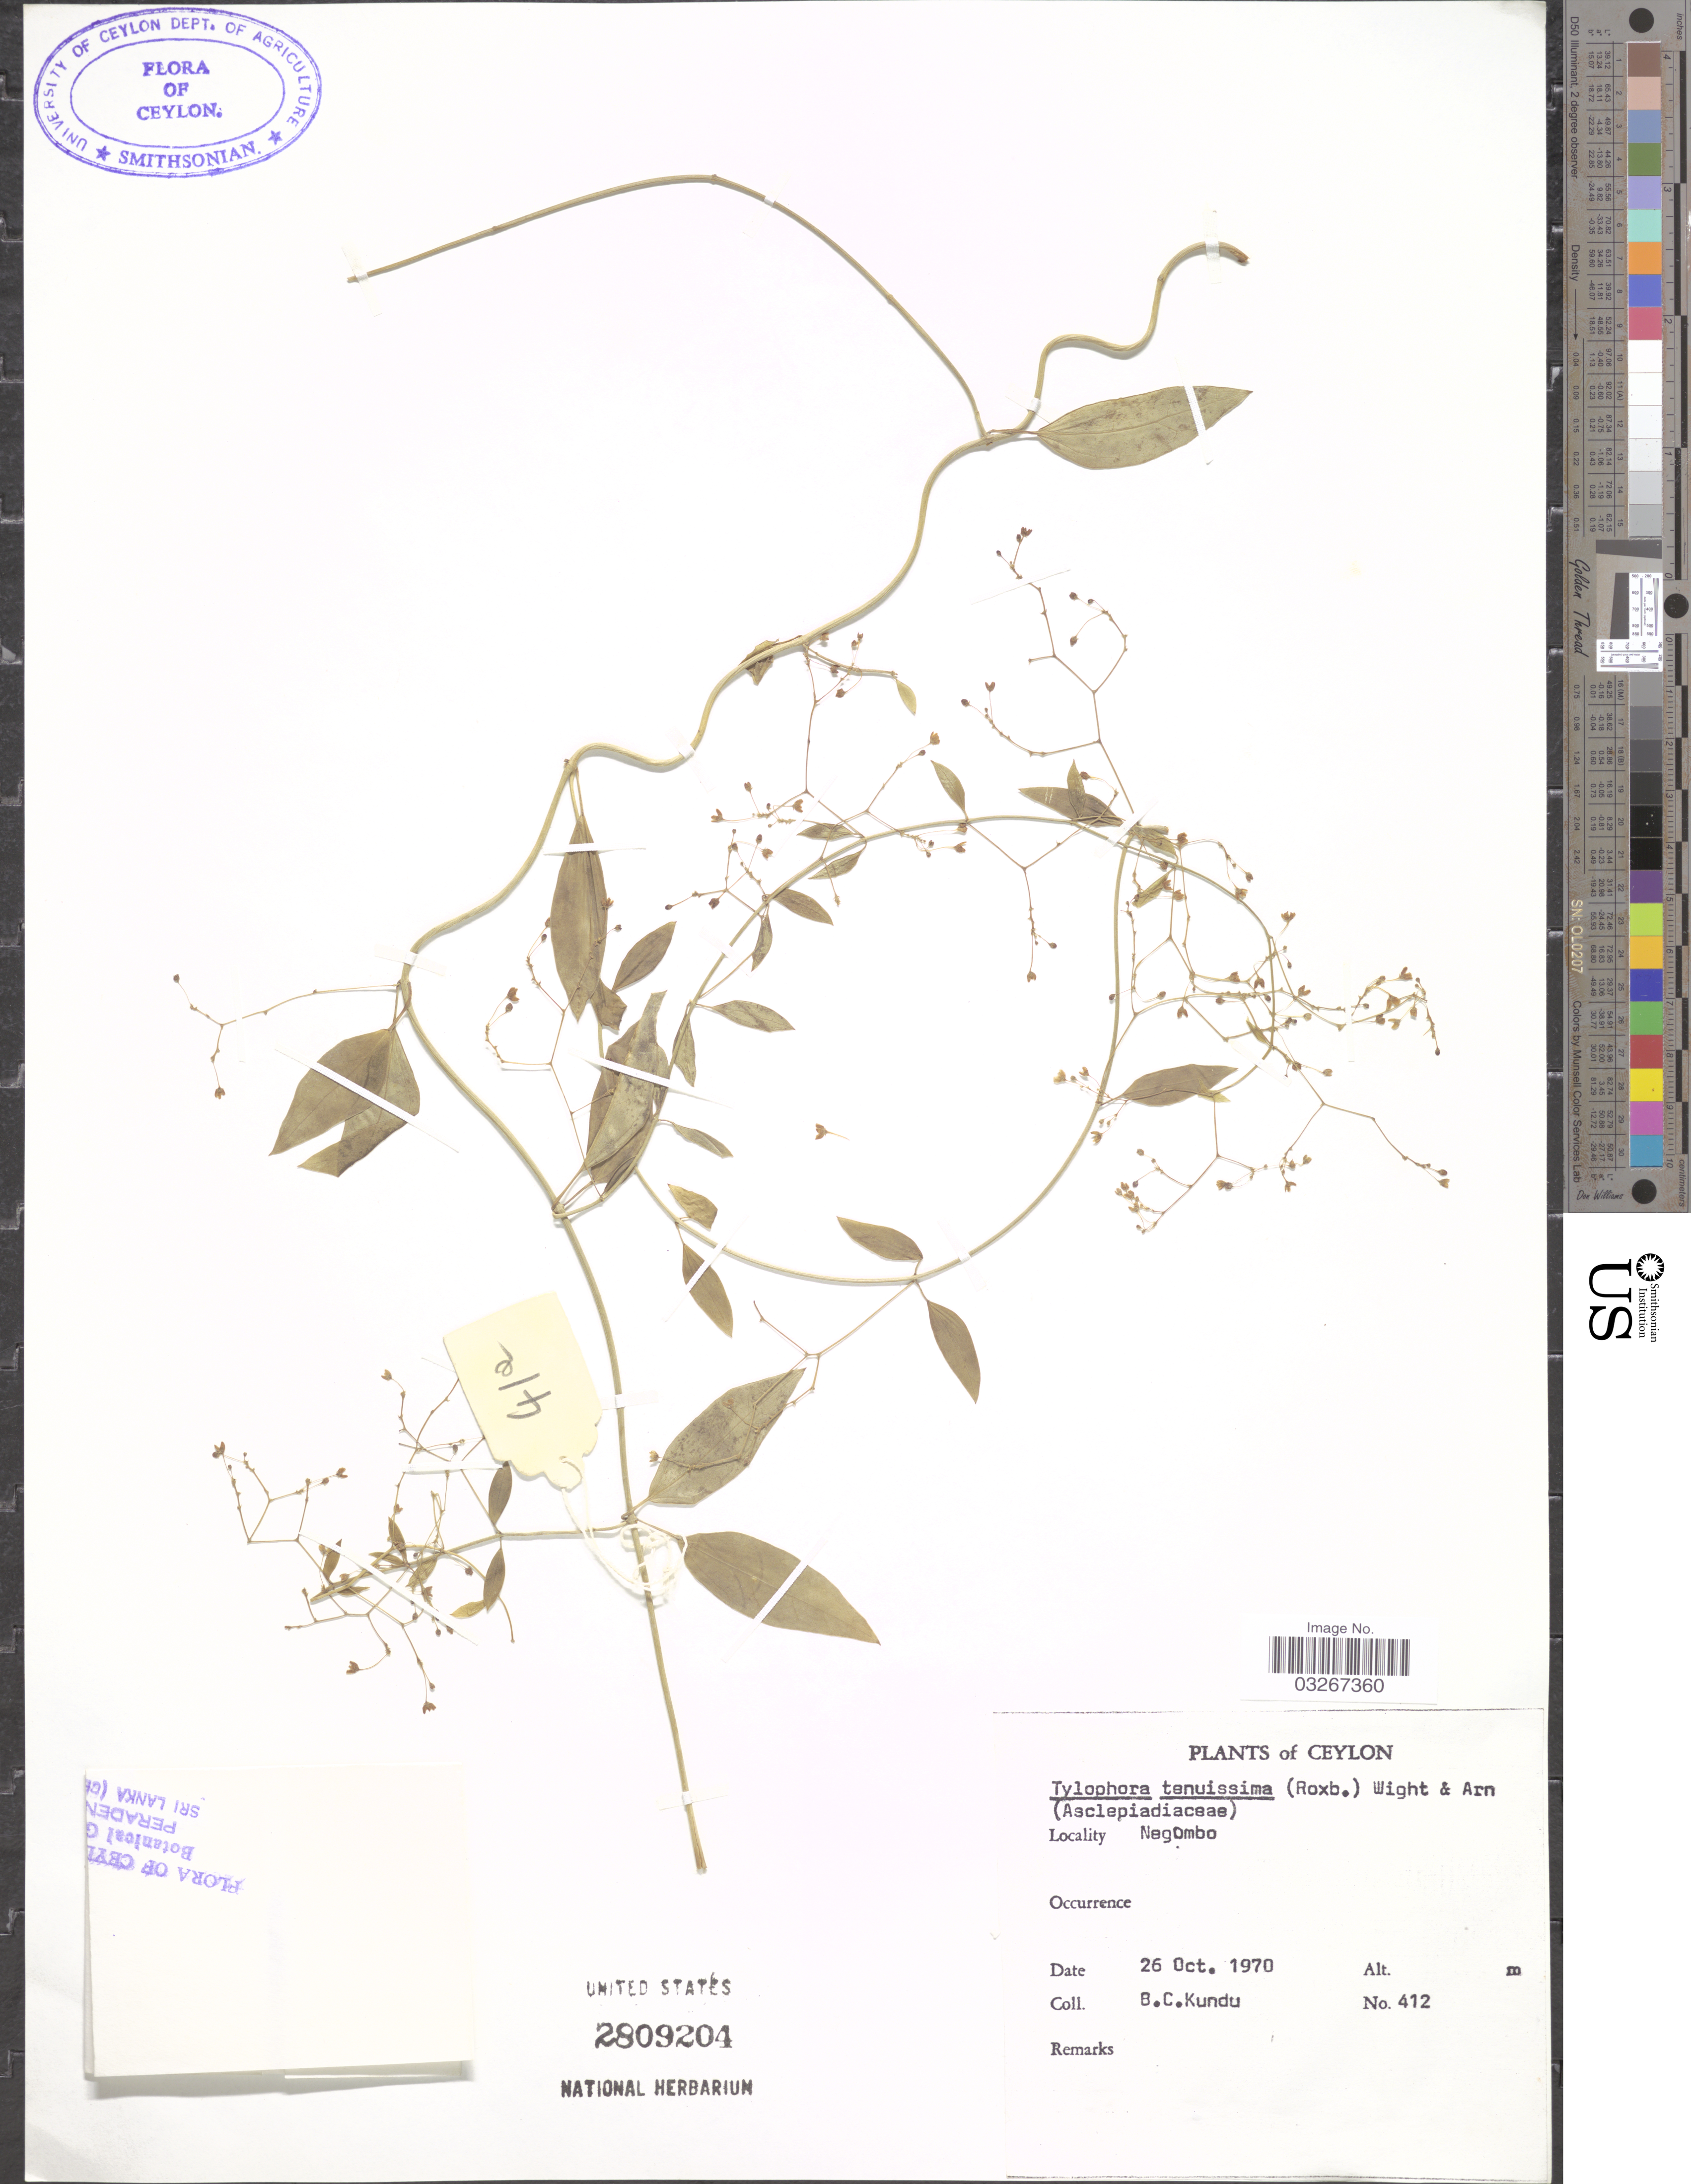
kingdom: Plantae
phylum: Tracheophyta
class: Magnoliopsida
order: Gentianales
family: Apocynaceae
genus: Tylophora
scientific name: Tylophora tenuissima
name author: (Roxb.) Wight & Arn.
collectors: B. C. Kundu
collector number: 412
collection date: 1970-10-26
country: Sri Lanka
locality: Ceylon. Negombo.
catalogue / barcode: US 2809204